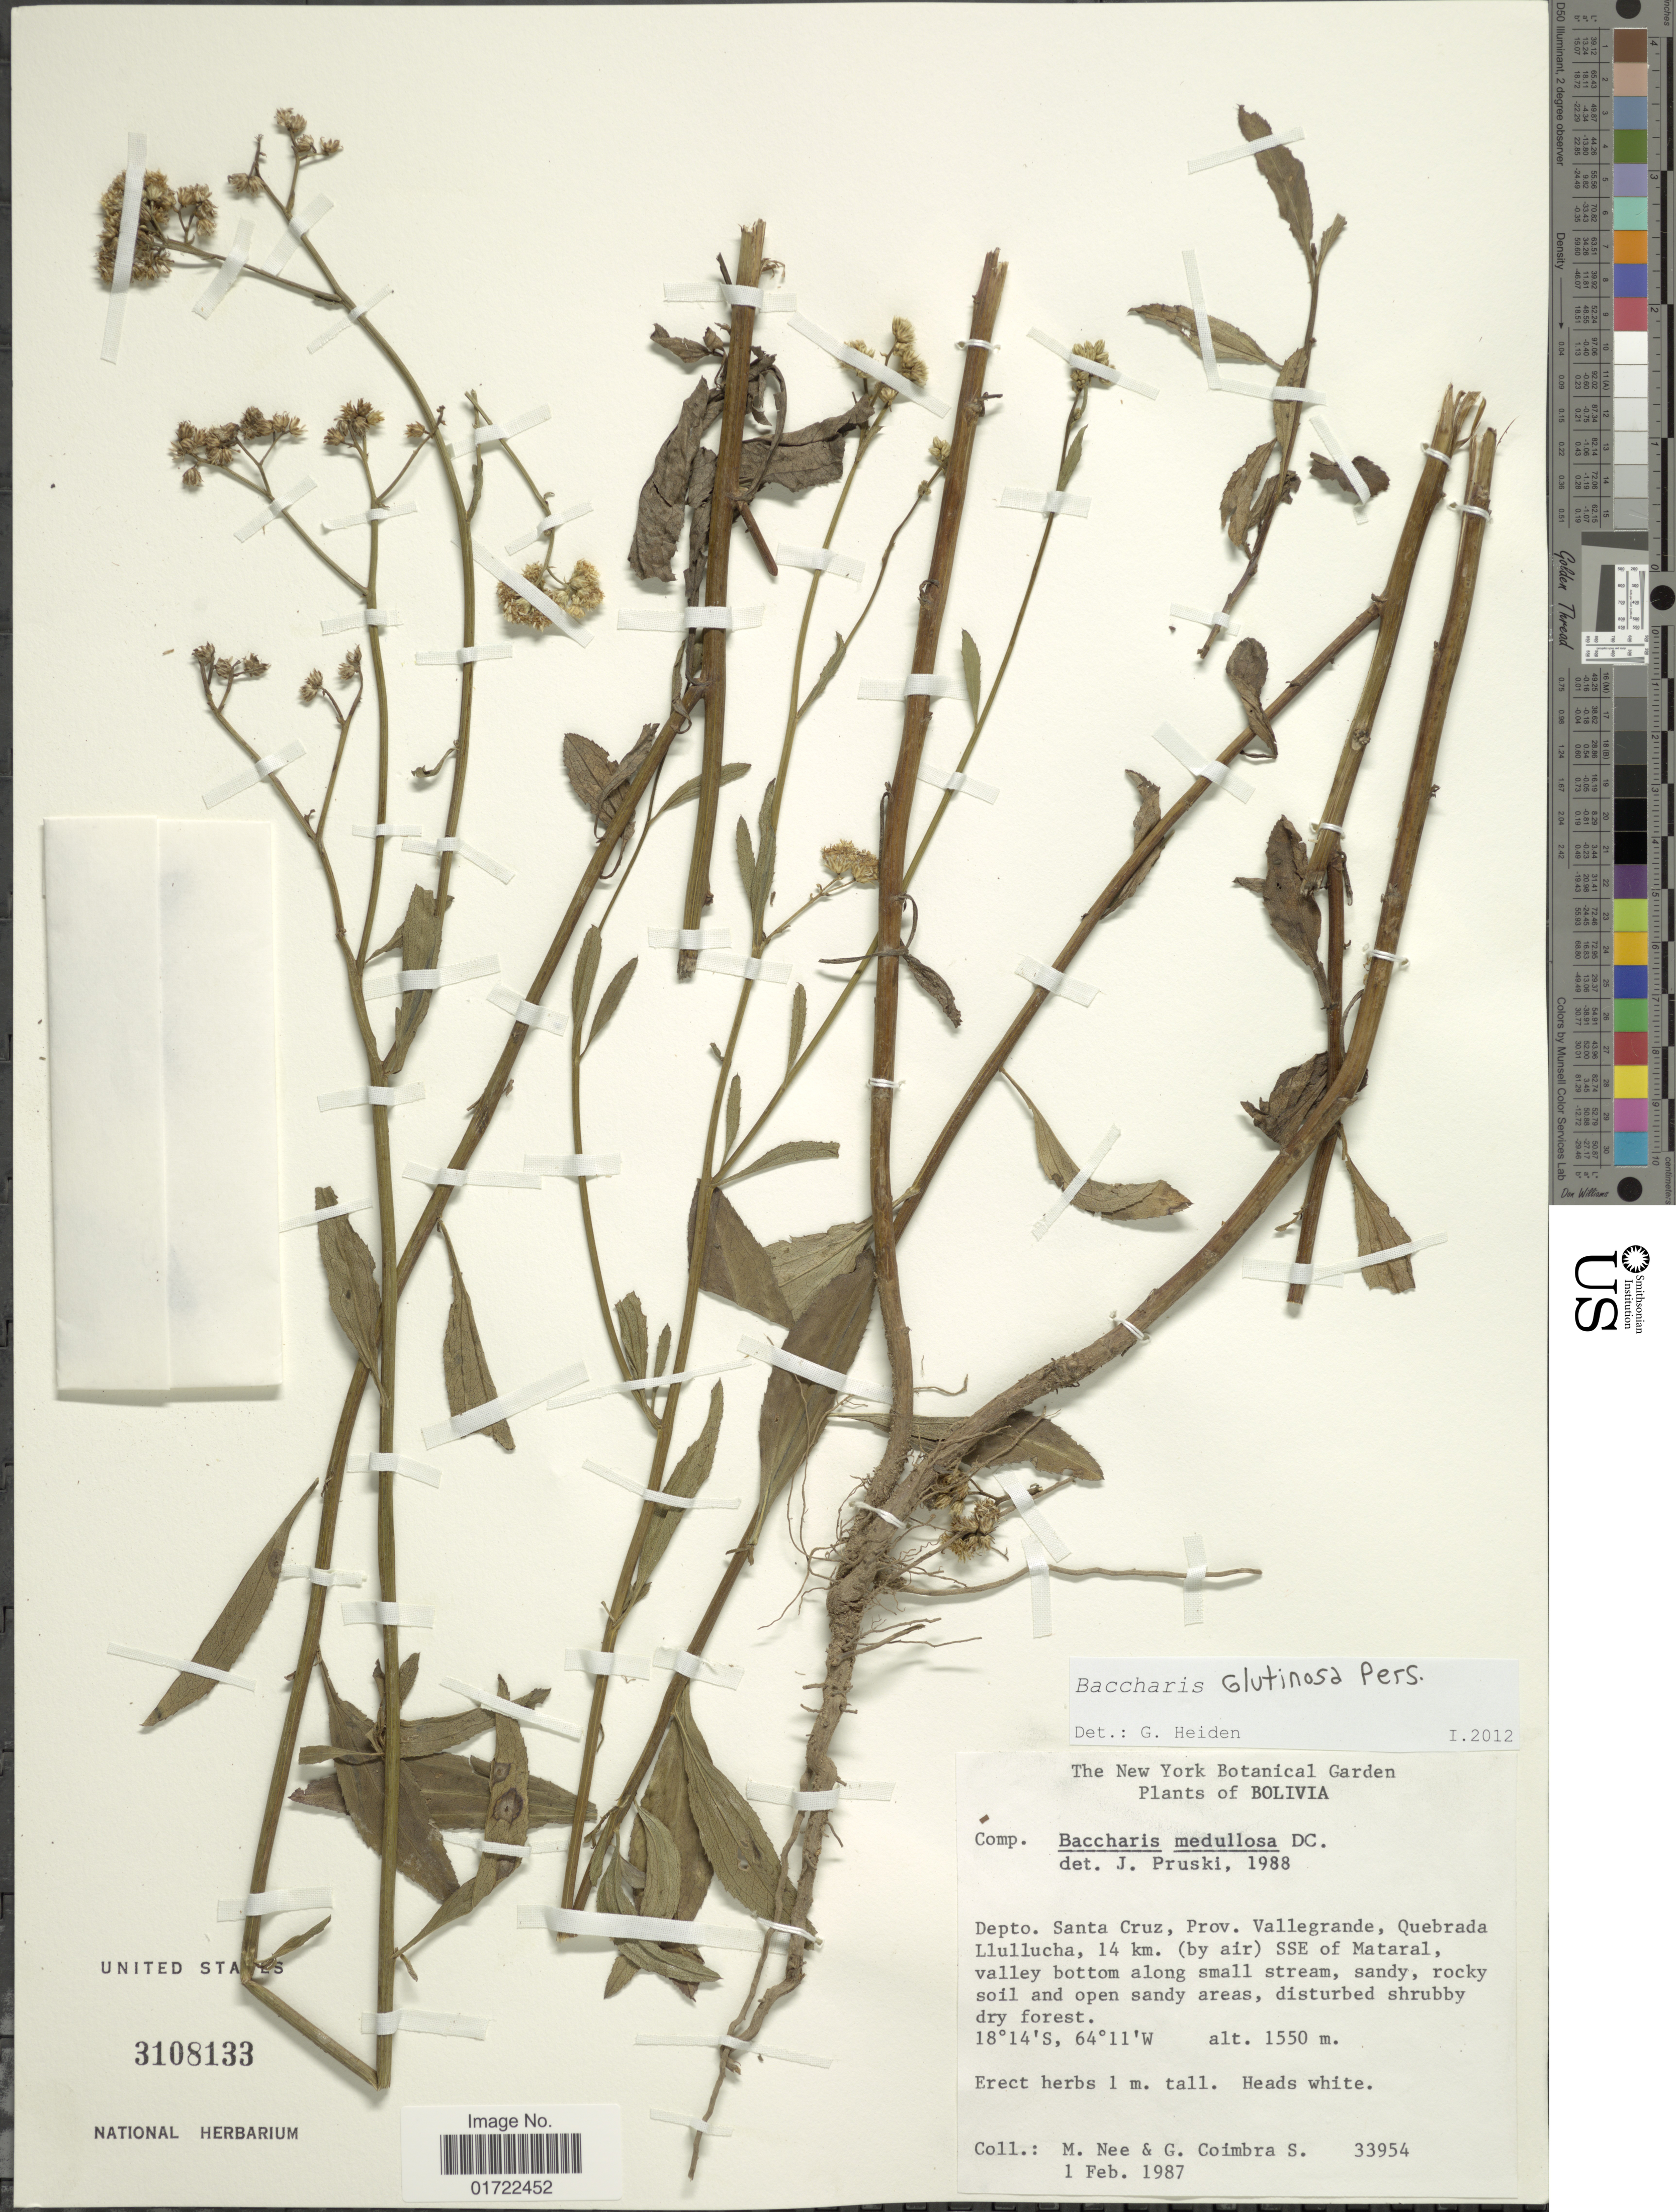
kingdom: Plantae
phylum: Tracheophyta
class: Magnoliopsida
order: Asterales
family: Asteraceae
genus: Baccharis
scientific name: Baccharis glutinosa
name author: Pers.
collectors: M. Nee & G. Coimbra S.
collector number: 33954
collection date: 1987-02-01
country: Bolivia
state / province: Santa Cruz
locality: Prov. Vallegrande, Quebrada Llullucha, 14 km (by air) SSE of Mataral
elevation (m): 1550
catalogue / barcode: US 3108133